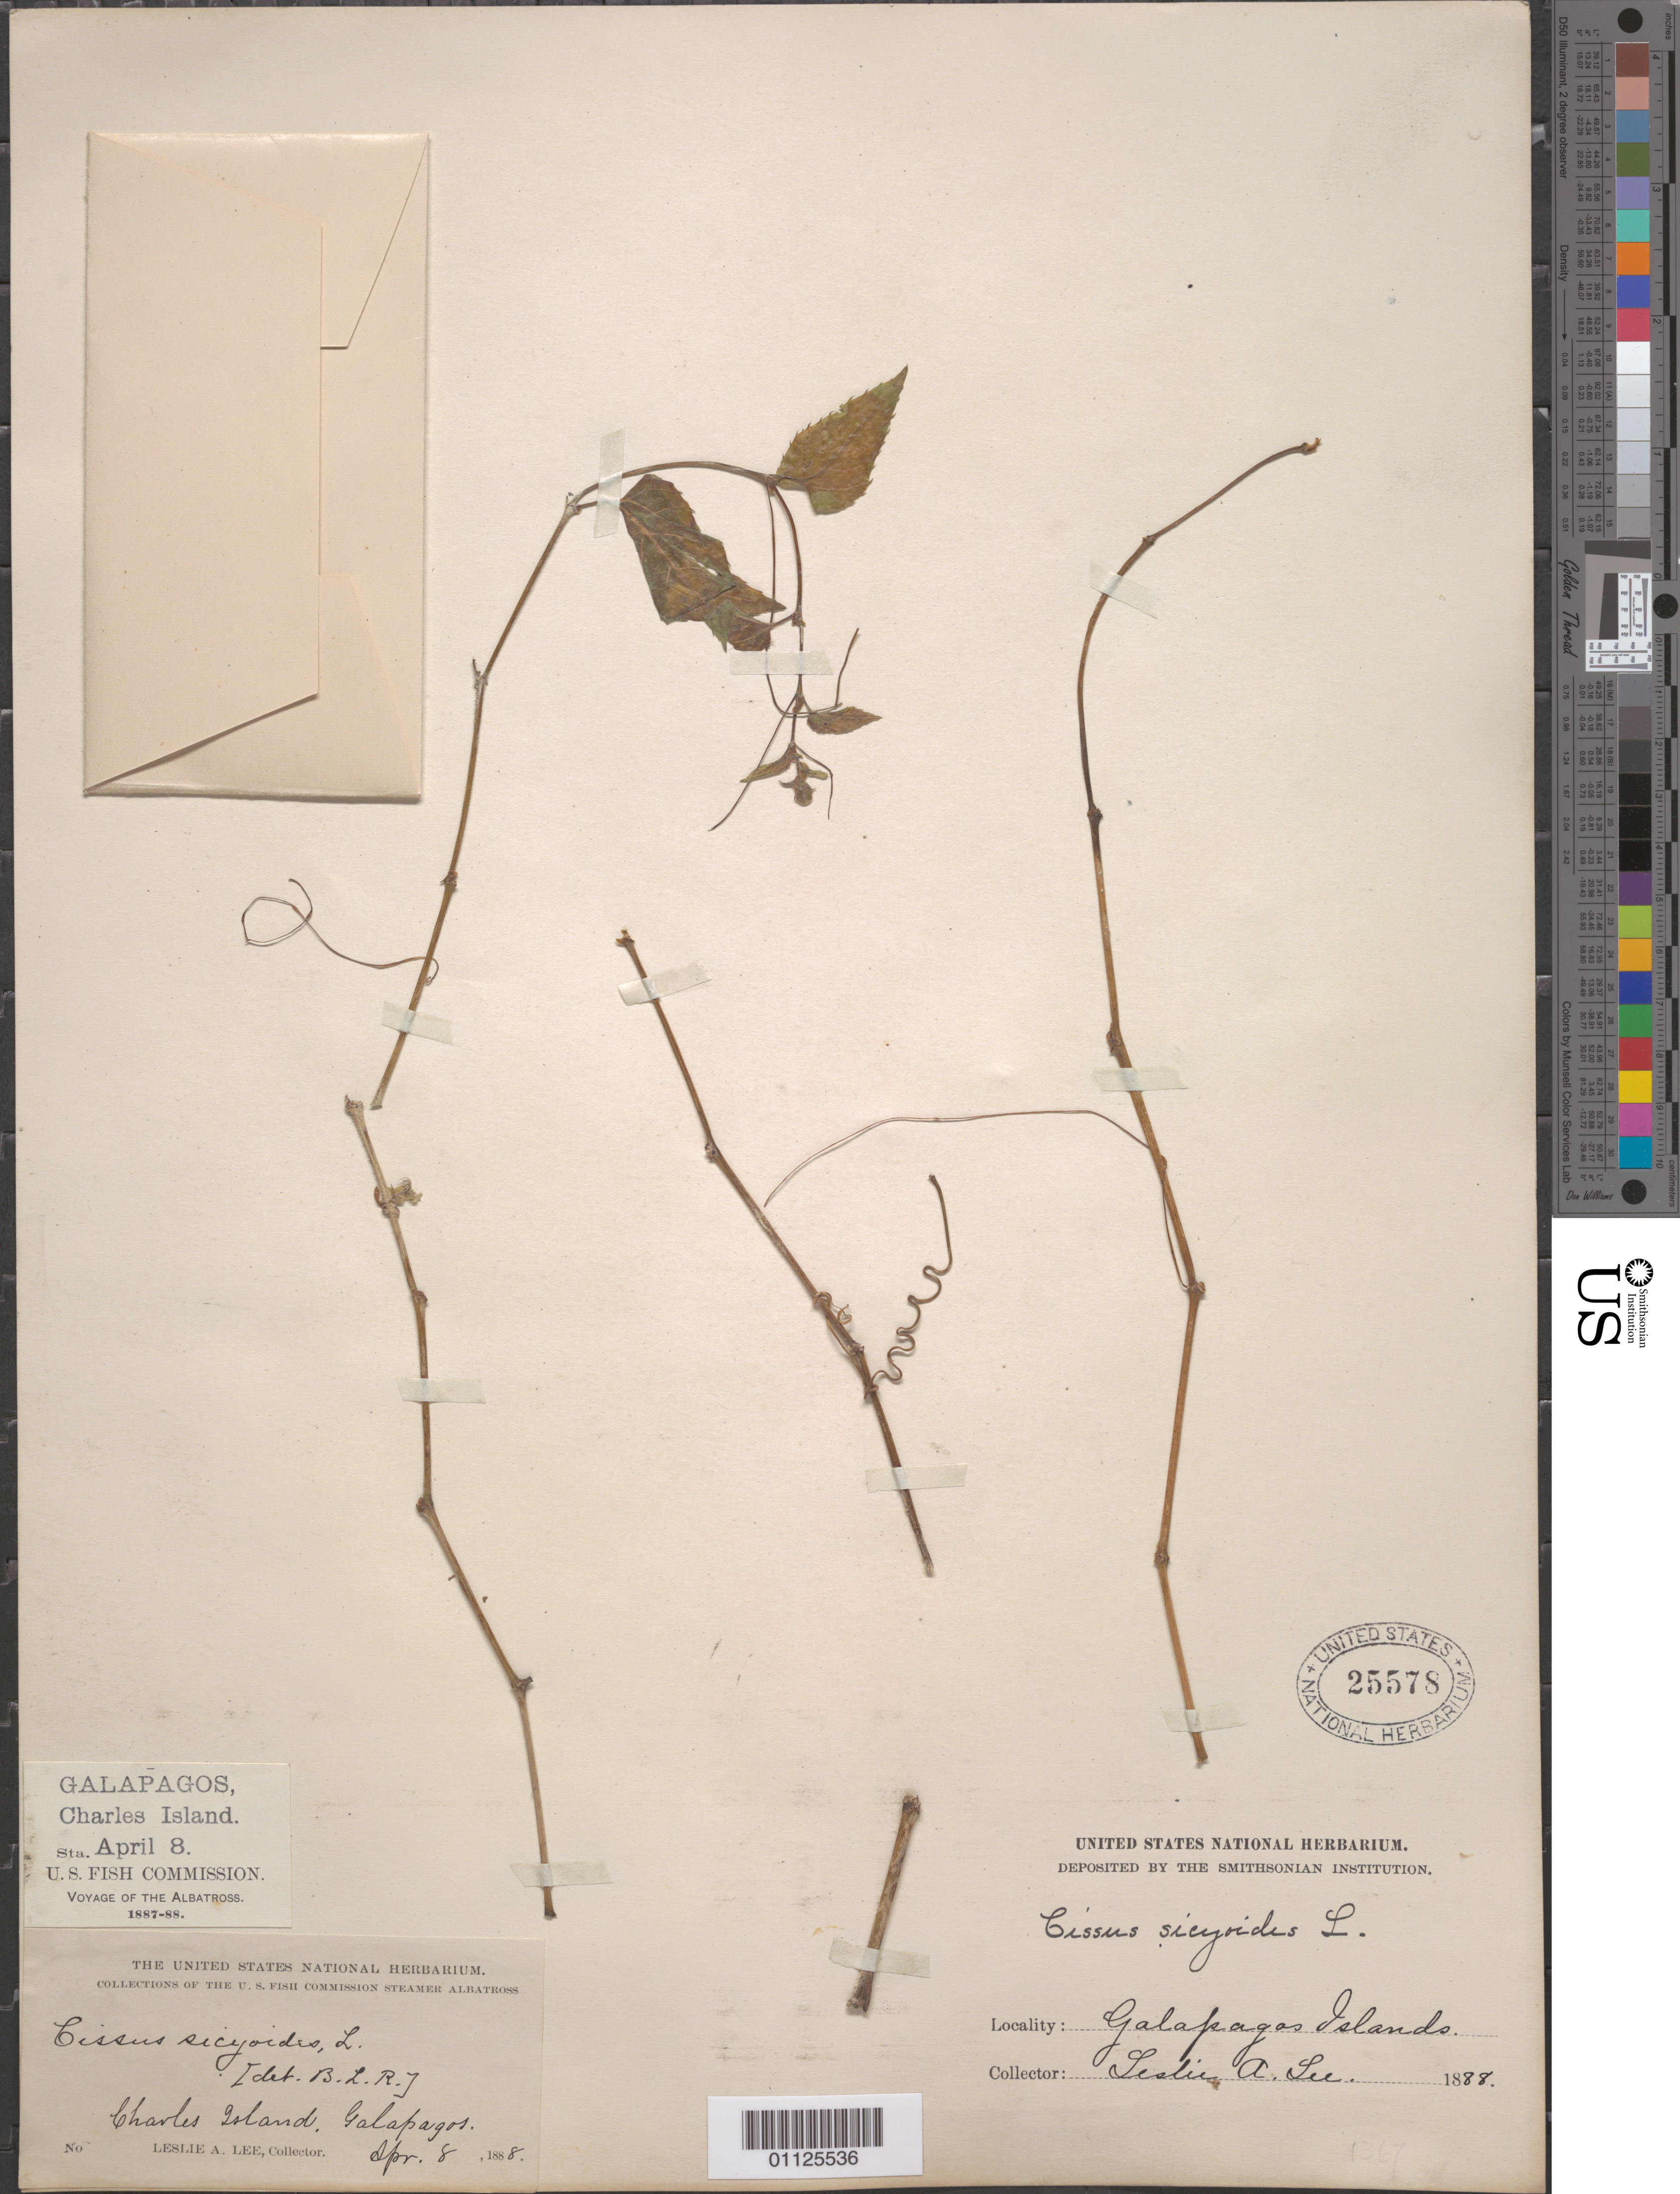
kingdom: Plantae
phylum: Tracheophyta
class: Magnoliopsida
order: Vitales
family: Vitaceae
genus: Cissus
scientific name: Cissus verticillata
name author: (L.) Nicolson & C.E. Jarvis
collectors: L. Lee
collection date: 1888-04-08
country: Ecuador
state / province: Colón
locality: Galapagos Islands. Charles Island.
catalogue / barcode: US 25578